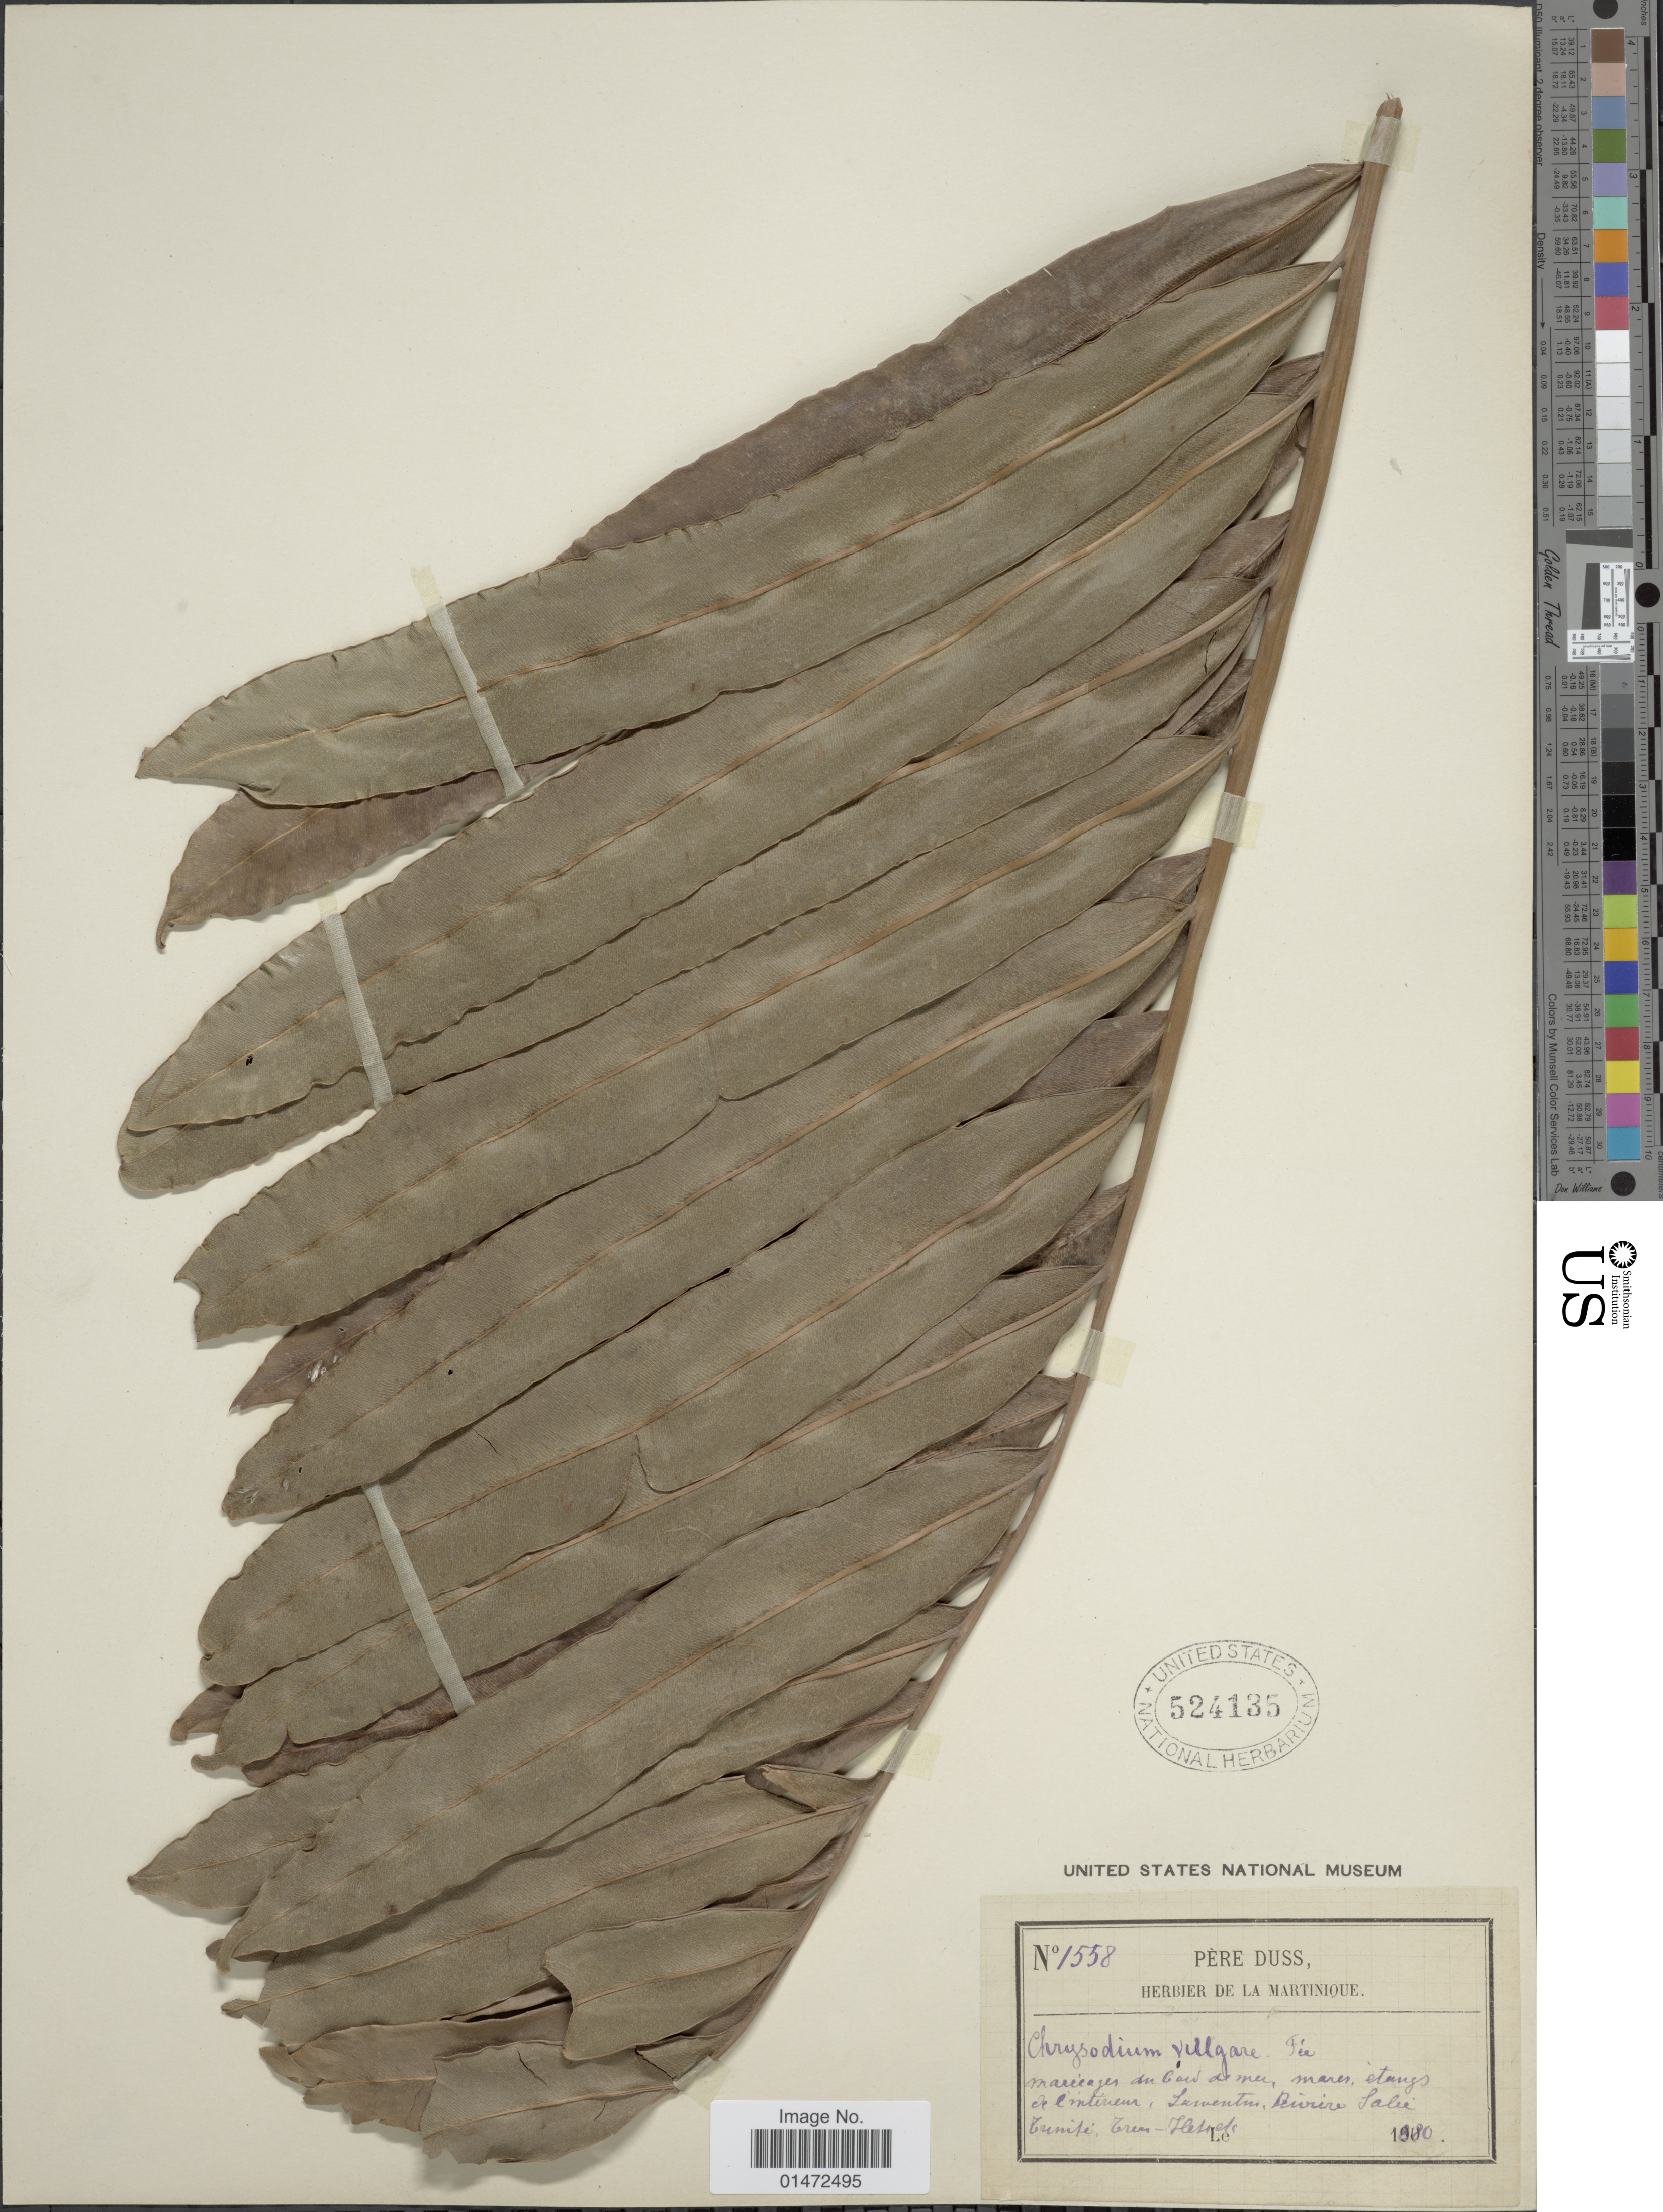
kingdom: Plantae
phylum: Tracheophyta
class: Polypodiopsida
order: Polypodiales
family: Pteridaceae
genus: Acrostichum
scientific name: Acrostichum danaeifolium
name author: Langsd. & Fisch.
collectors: Père Duss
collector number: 1558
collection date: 1880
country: Martinique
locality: Lamentin, Rivière Salée, Trinité: Trois-Îlets etc.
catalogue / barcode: US 524135